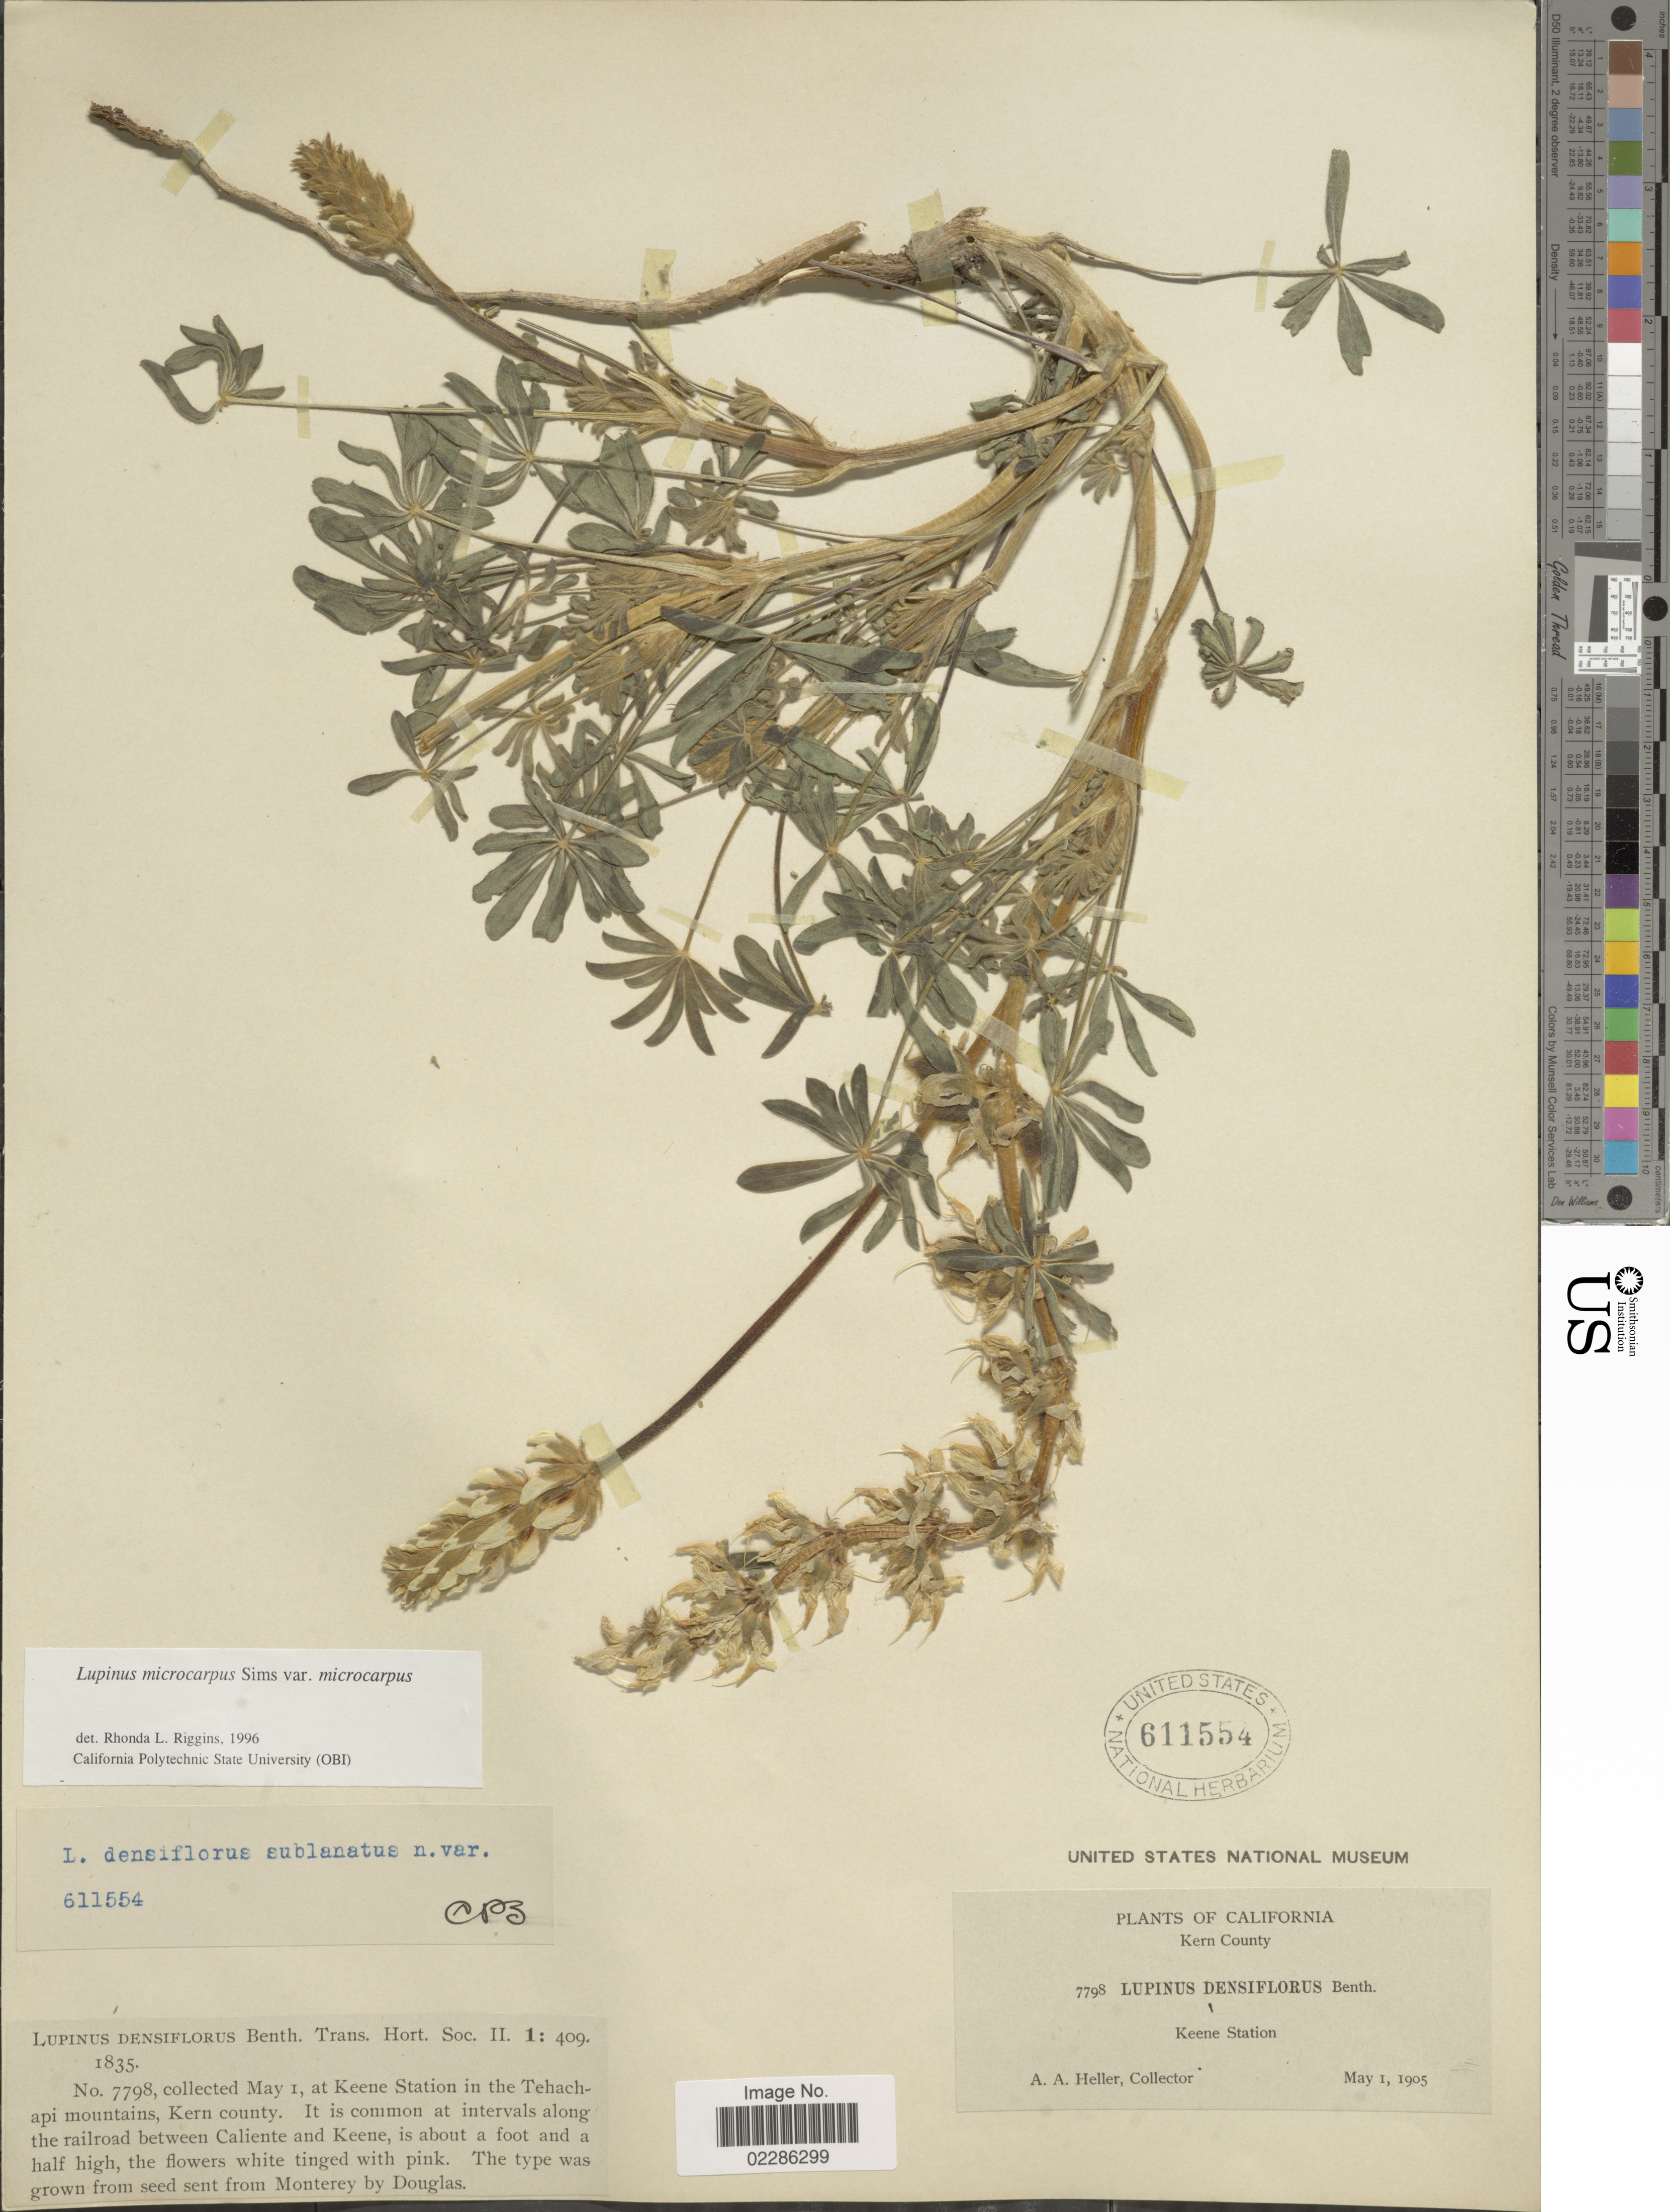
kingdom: Plantae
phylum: Tracheophyta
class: Magnoliopsida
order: Fabales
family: Fabaceae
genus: Lupinus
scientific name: Lupinus microcarpus var. microcarpus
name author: Sims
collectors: A. A. Heller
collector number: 7798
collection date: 1905-05-01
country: United States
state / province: California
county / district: Kern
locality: Kern County, Keene Station, at Keene Station in the Tehachapi mountains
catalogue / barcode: US 611554